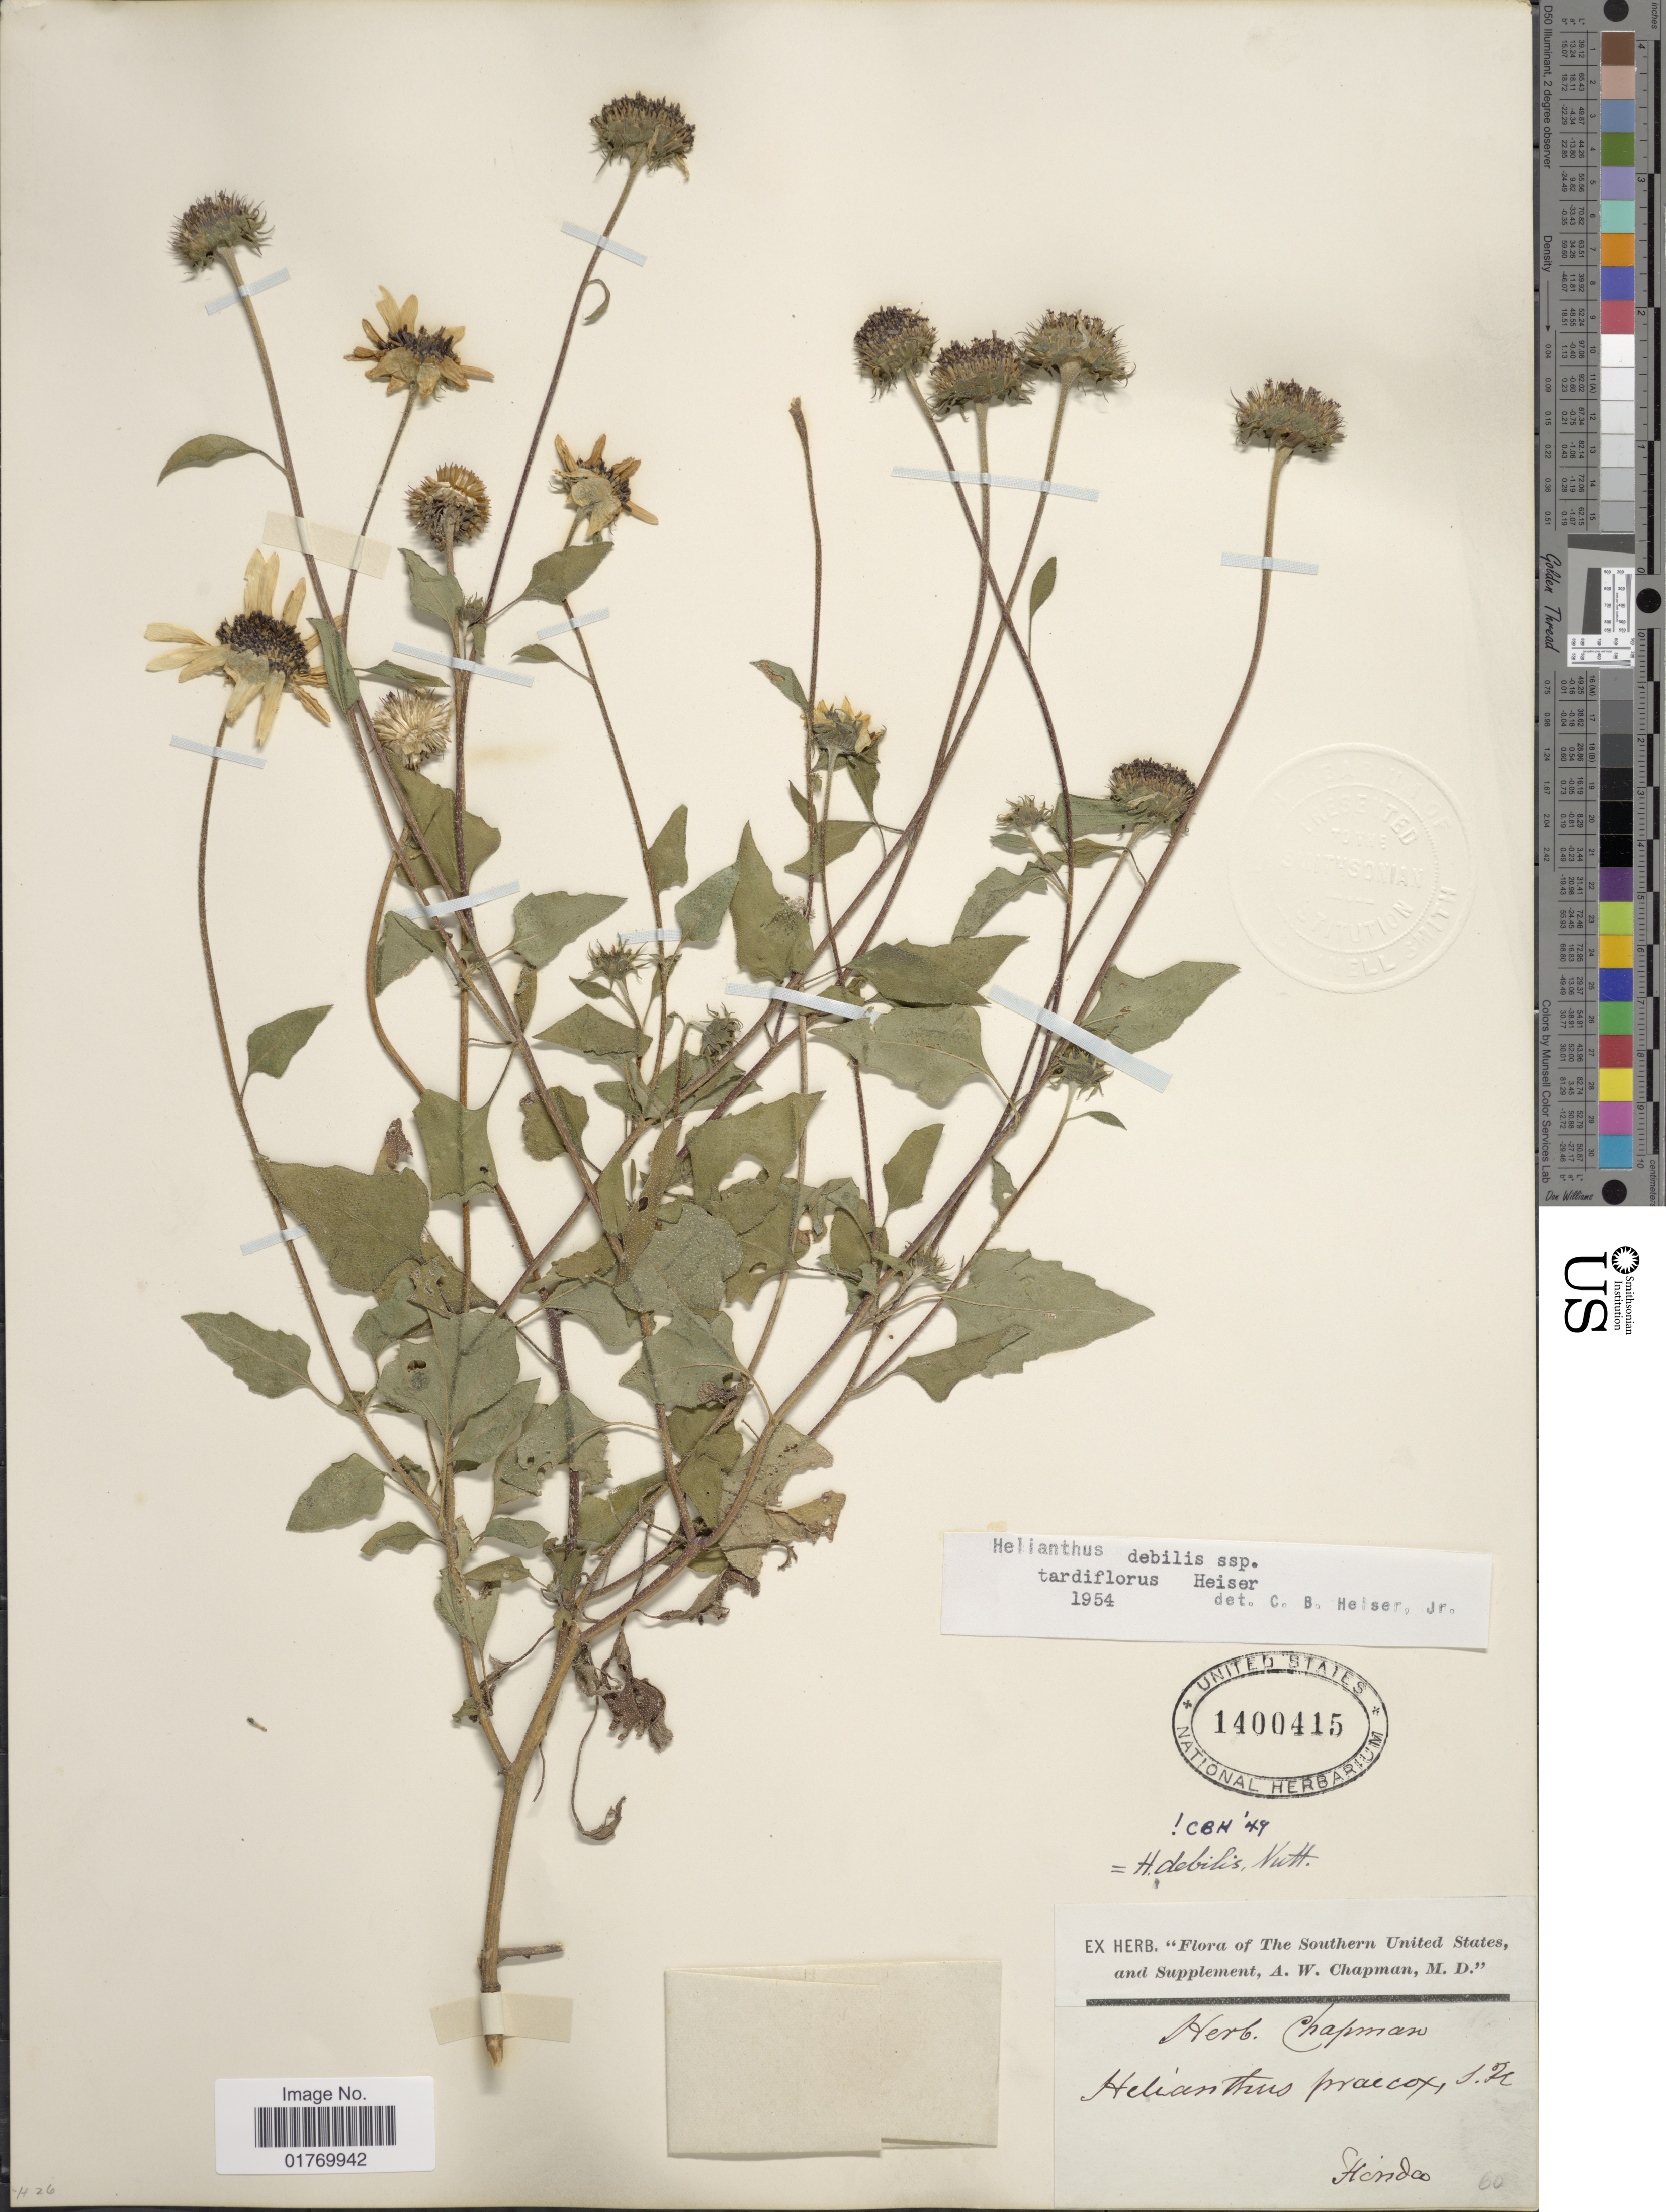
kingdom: Plantae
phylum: Tracheophyta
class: Magnoliopsida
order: Asterales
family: Asteraceae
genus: Helianthus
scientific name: Helianthus debilis subsp. tardiflorus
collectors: A. W. Chapman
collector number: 60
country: United States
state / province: Florida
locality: Southern United States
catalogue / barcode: US 1400415